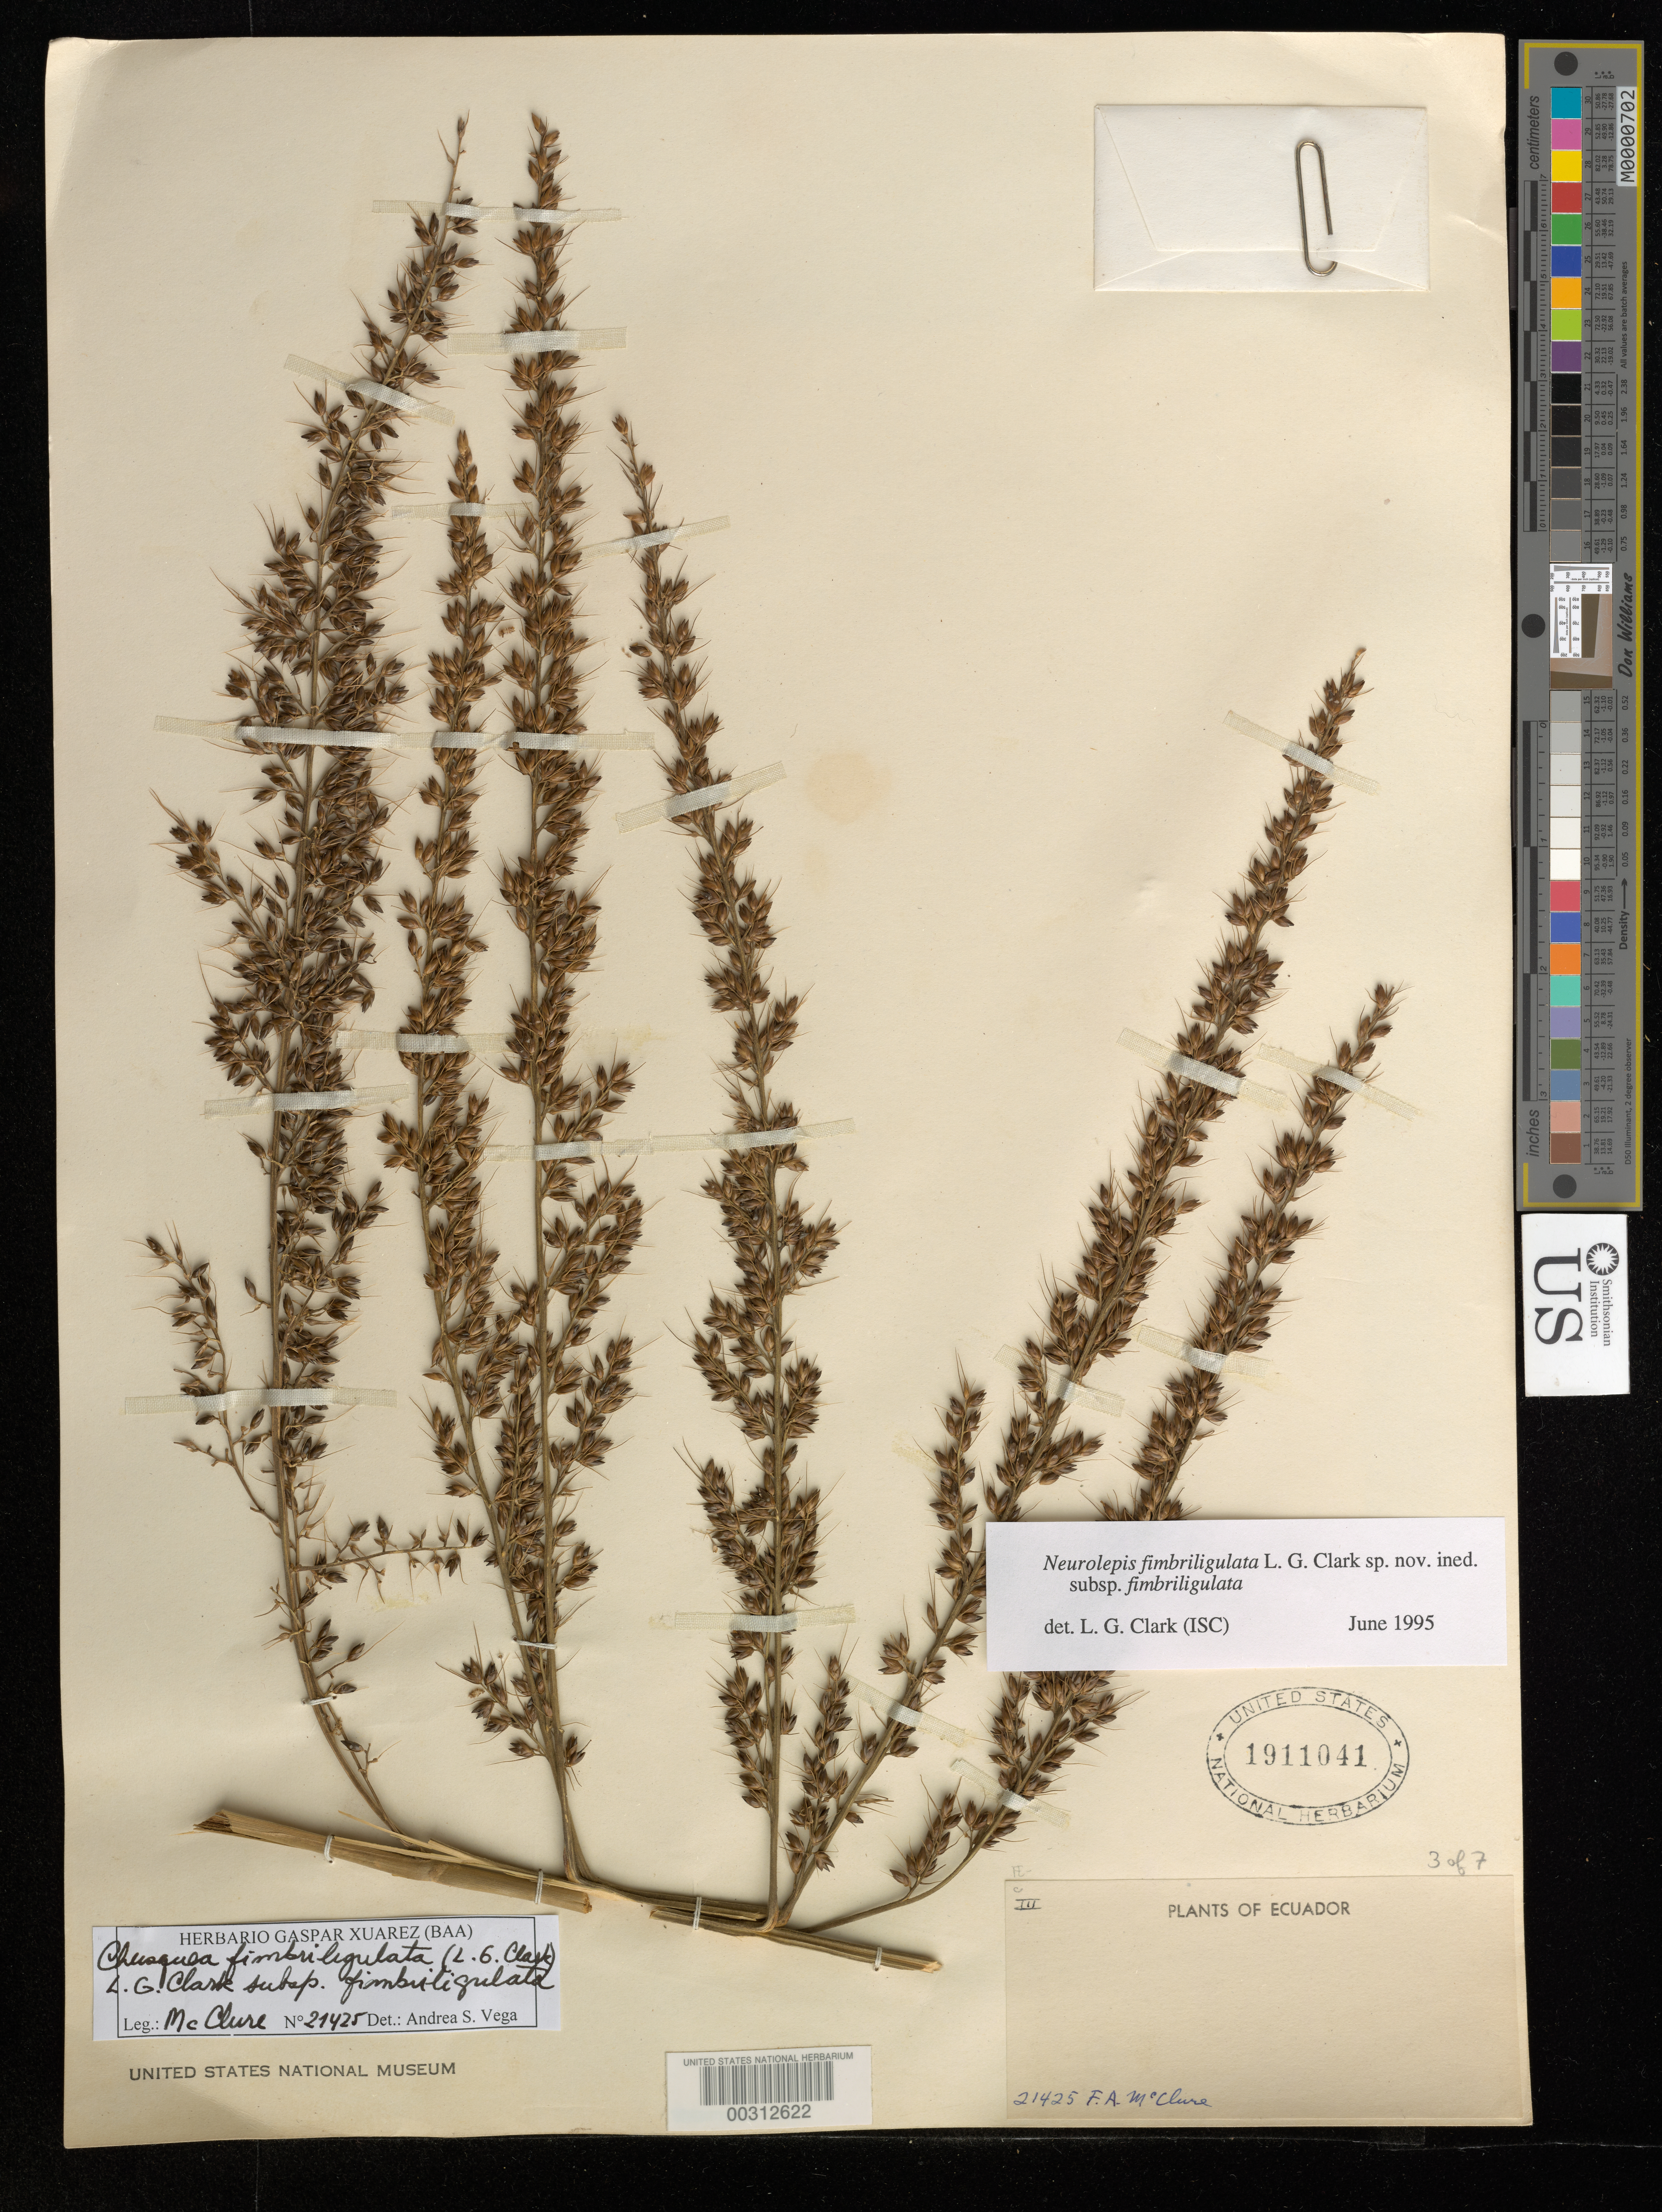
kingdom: Plantae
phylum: Tracheophyta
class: Liliopsida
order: Poales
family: Poaceae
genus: Chusquea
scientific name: Chusquea fimbriligulata subsp. fimbriligulata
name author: (L.G. Clark) L.G. Clark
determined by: Vega, A. S.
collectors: F. A. McClure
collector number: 21425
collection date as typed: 15 Oct 1945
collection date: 1945-10-15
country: Ecuador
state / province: Cotopaxi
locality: Macuchi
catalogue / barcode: US 1911041